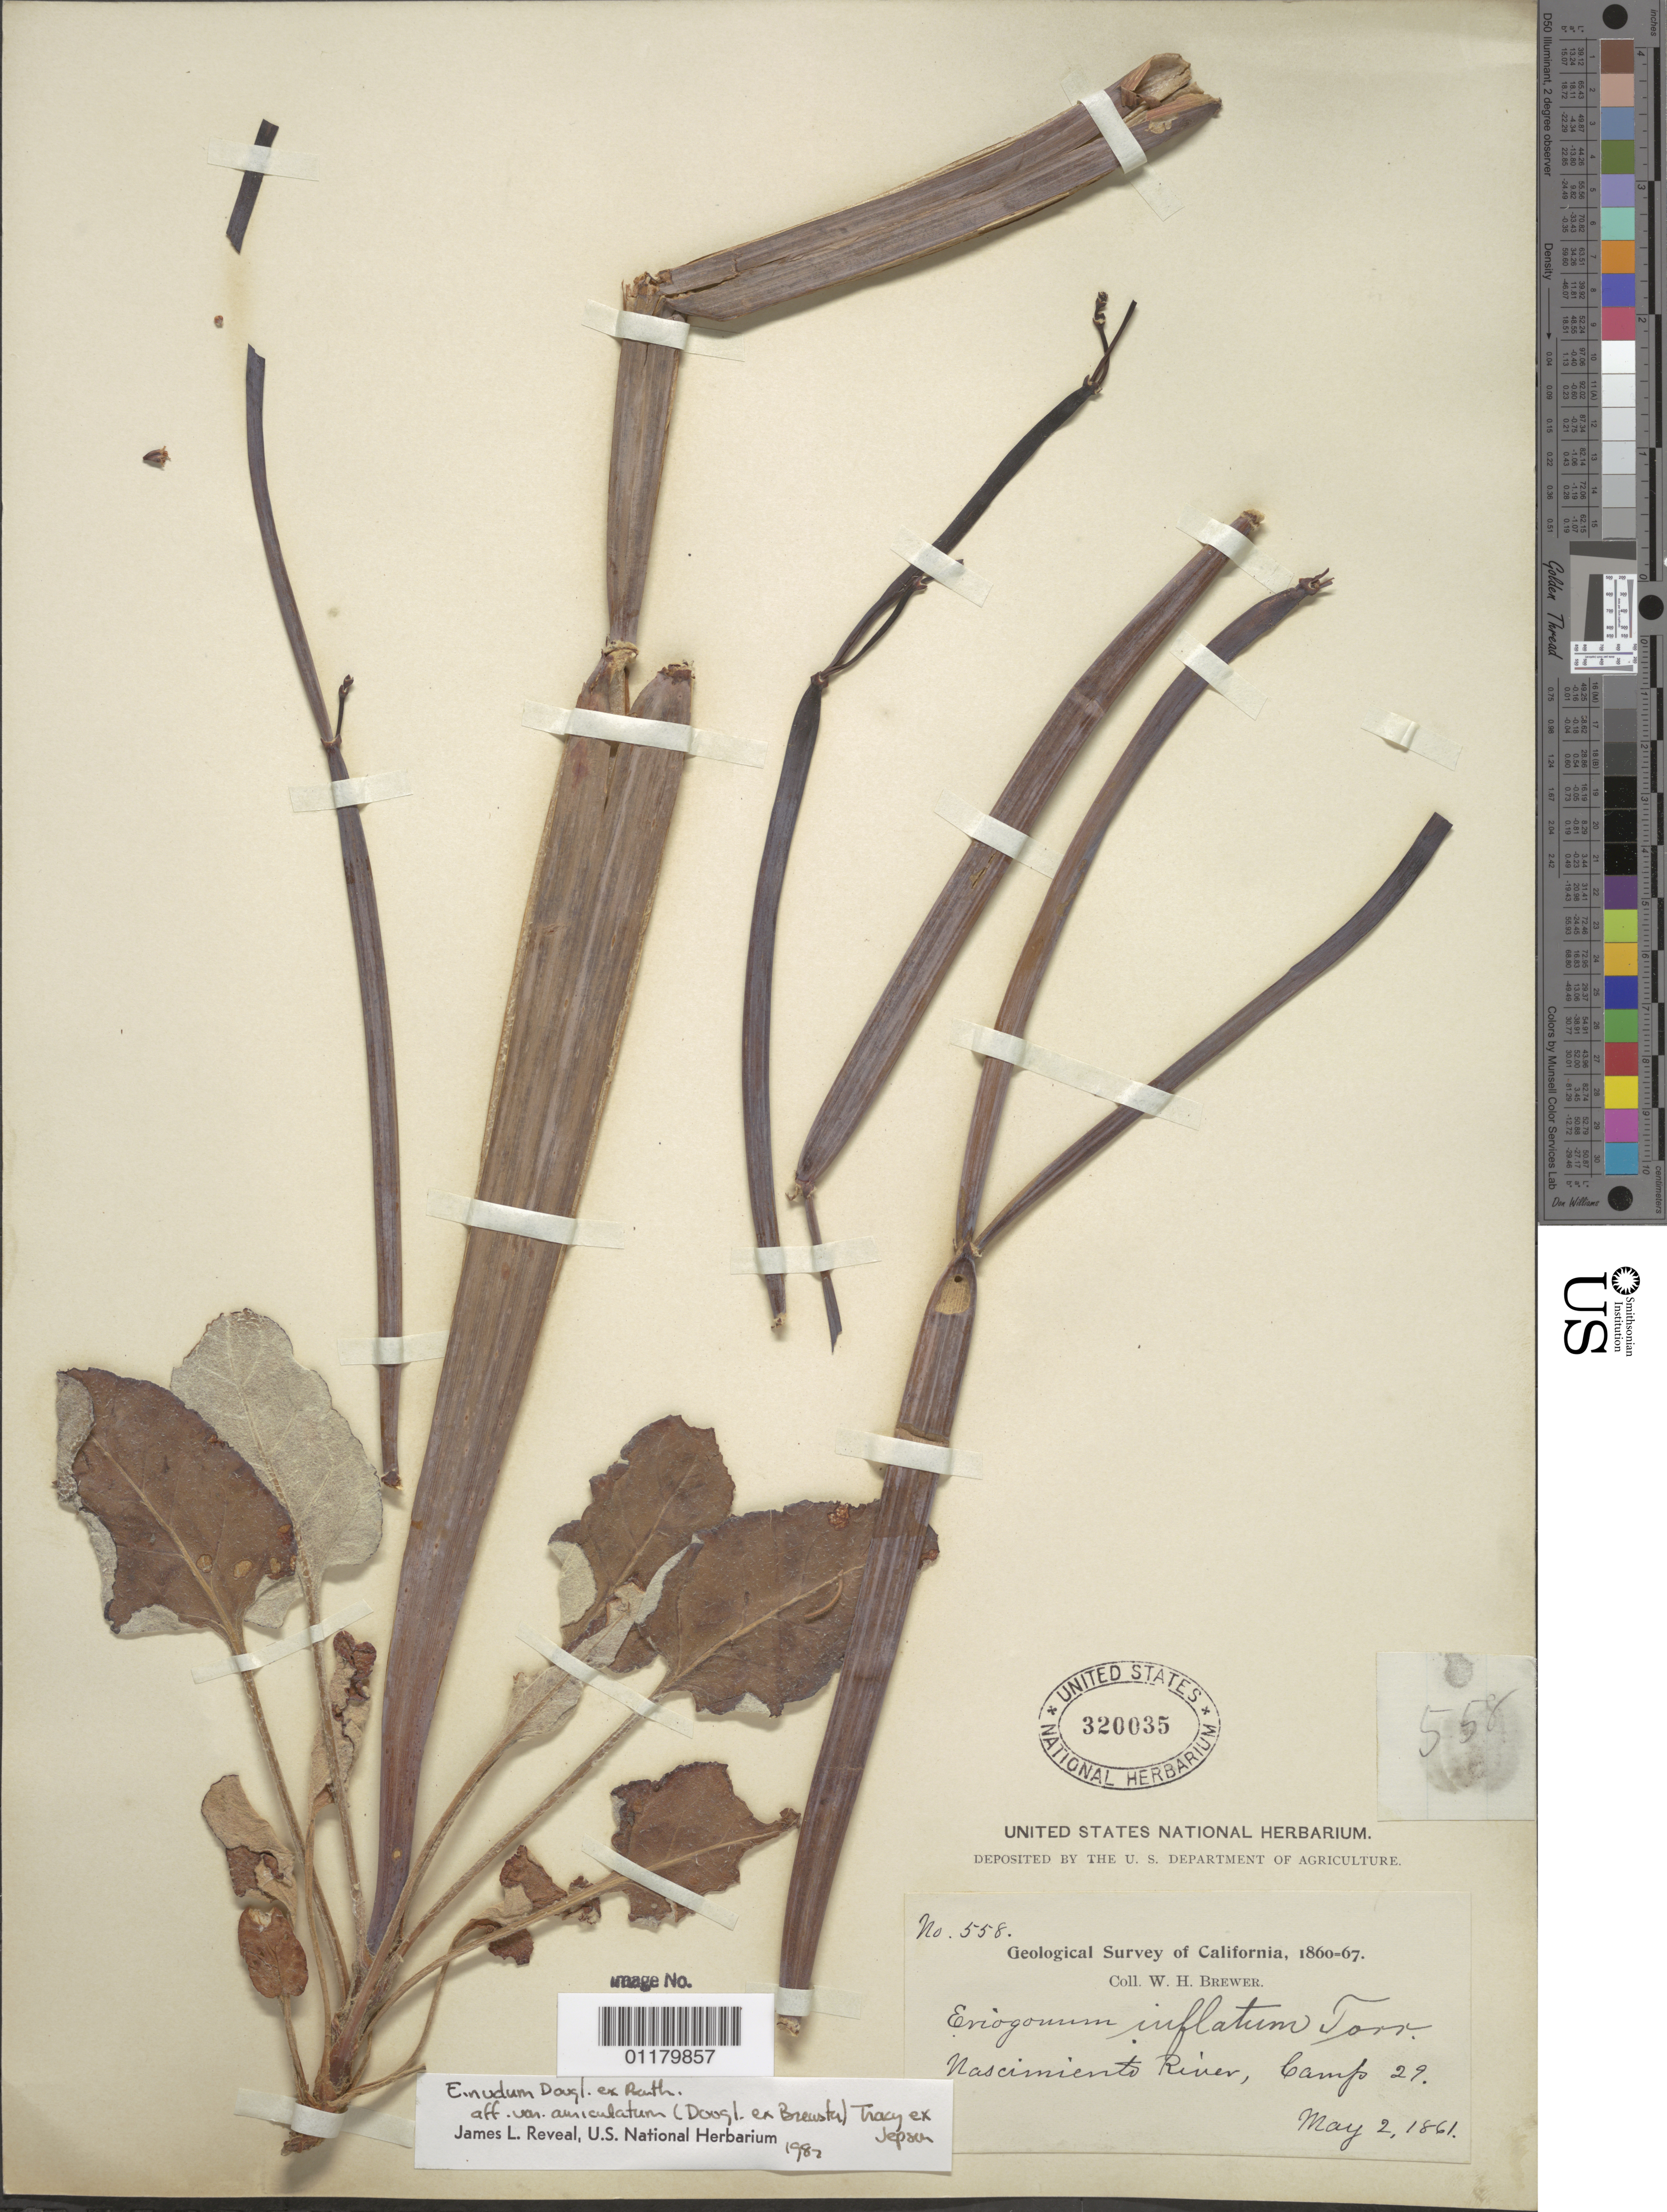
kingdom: Plantae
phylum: Tracheophyta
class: Magnoliopsida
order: Caryophyllales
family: Polygonaceae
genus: Eriogonum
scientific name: Eriogonum nudum var. auriculatum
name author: (Benth.) Tracy ex Jeps.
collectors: W. H. Brewer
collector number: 558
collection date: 1861-05-02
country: United States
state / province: California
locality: Camp 29 on Nacimiento River.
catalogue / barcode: US 320035